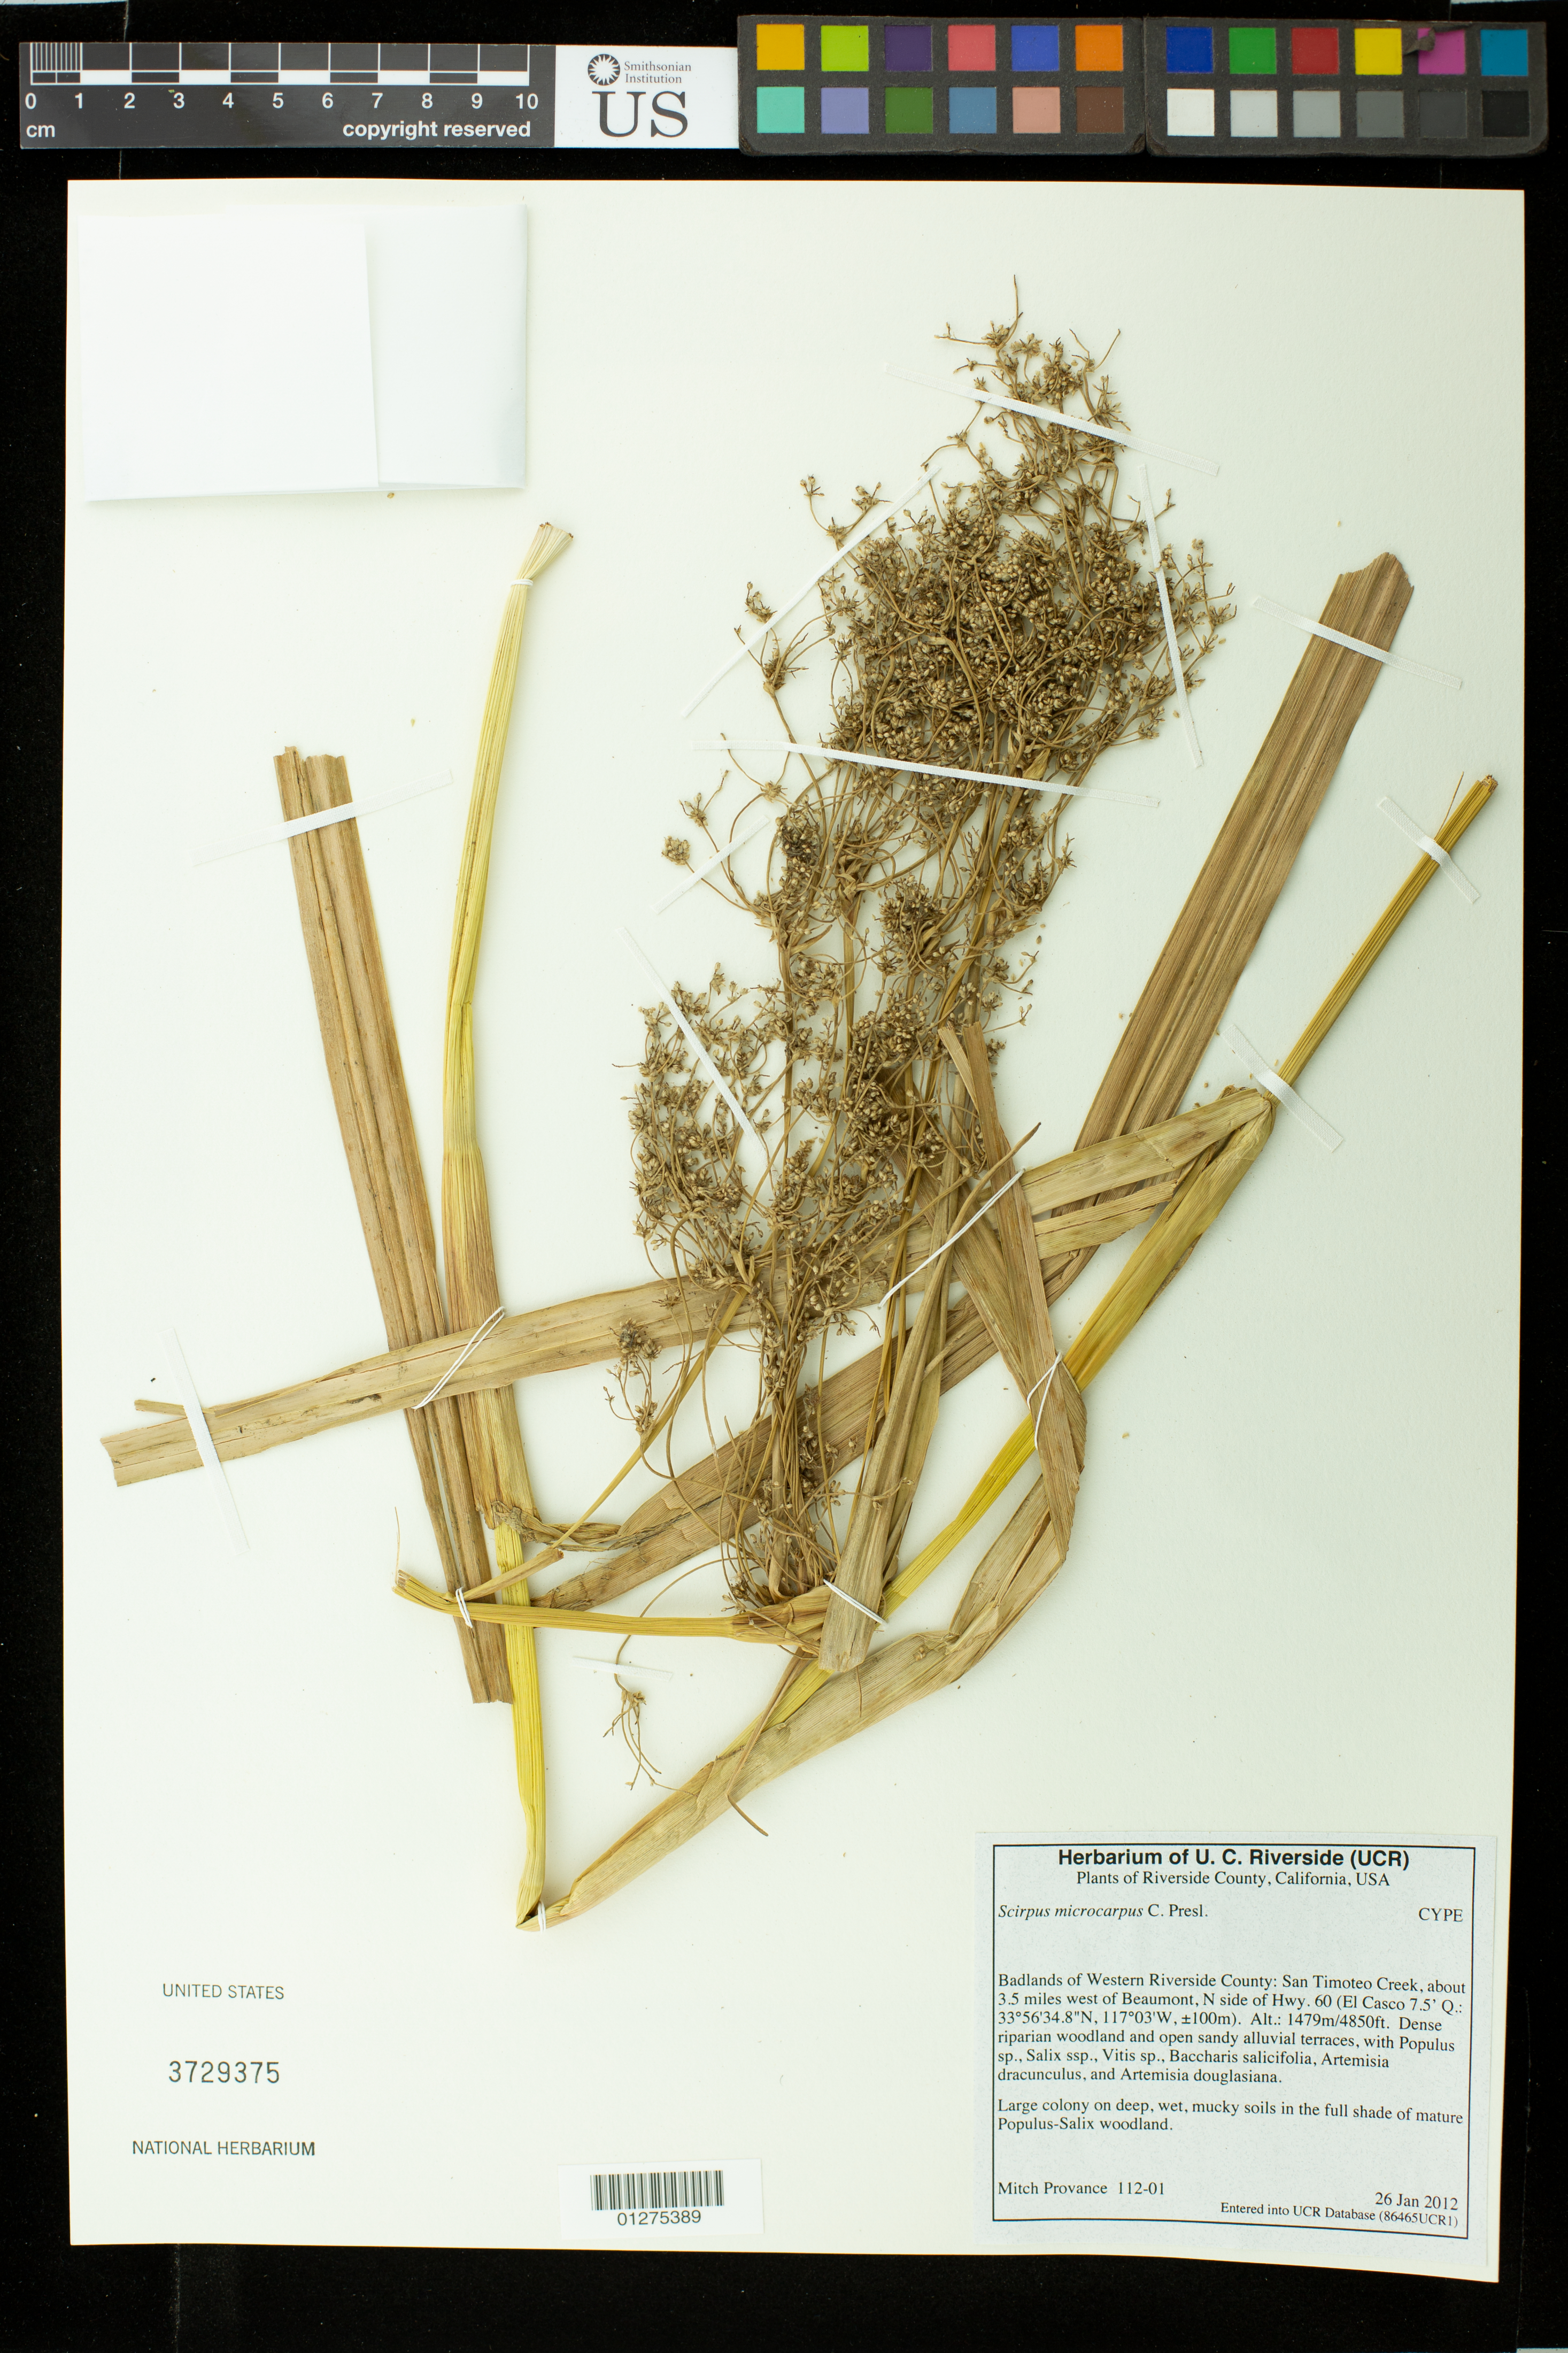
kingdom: Plantae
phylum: Tracheophyta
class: Liliopsida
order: Poales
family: Cyperaceae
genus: Scirpus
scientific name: Scirpus microcarpus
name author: J. Presl & C. Presl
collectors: M. Provance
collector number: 112-01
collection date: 2012-01-26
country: United States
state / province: California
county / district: Riverside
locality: Badland of Western Riverside County: Can Timoteo Creek, about 3.5 miles west of Beaumont, N side of Hwy. 60 (El Casco 7.5)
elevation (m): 1479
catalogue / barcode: US 3729375